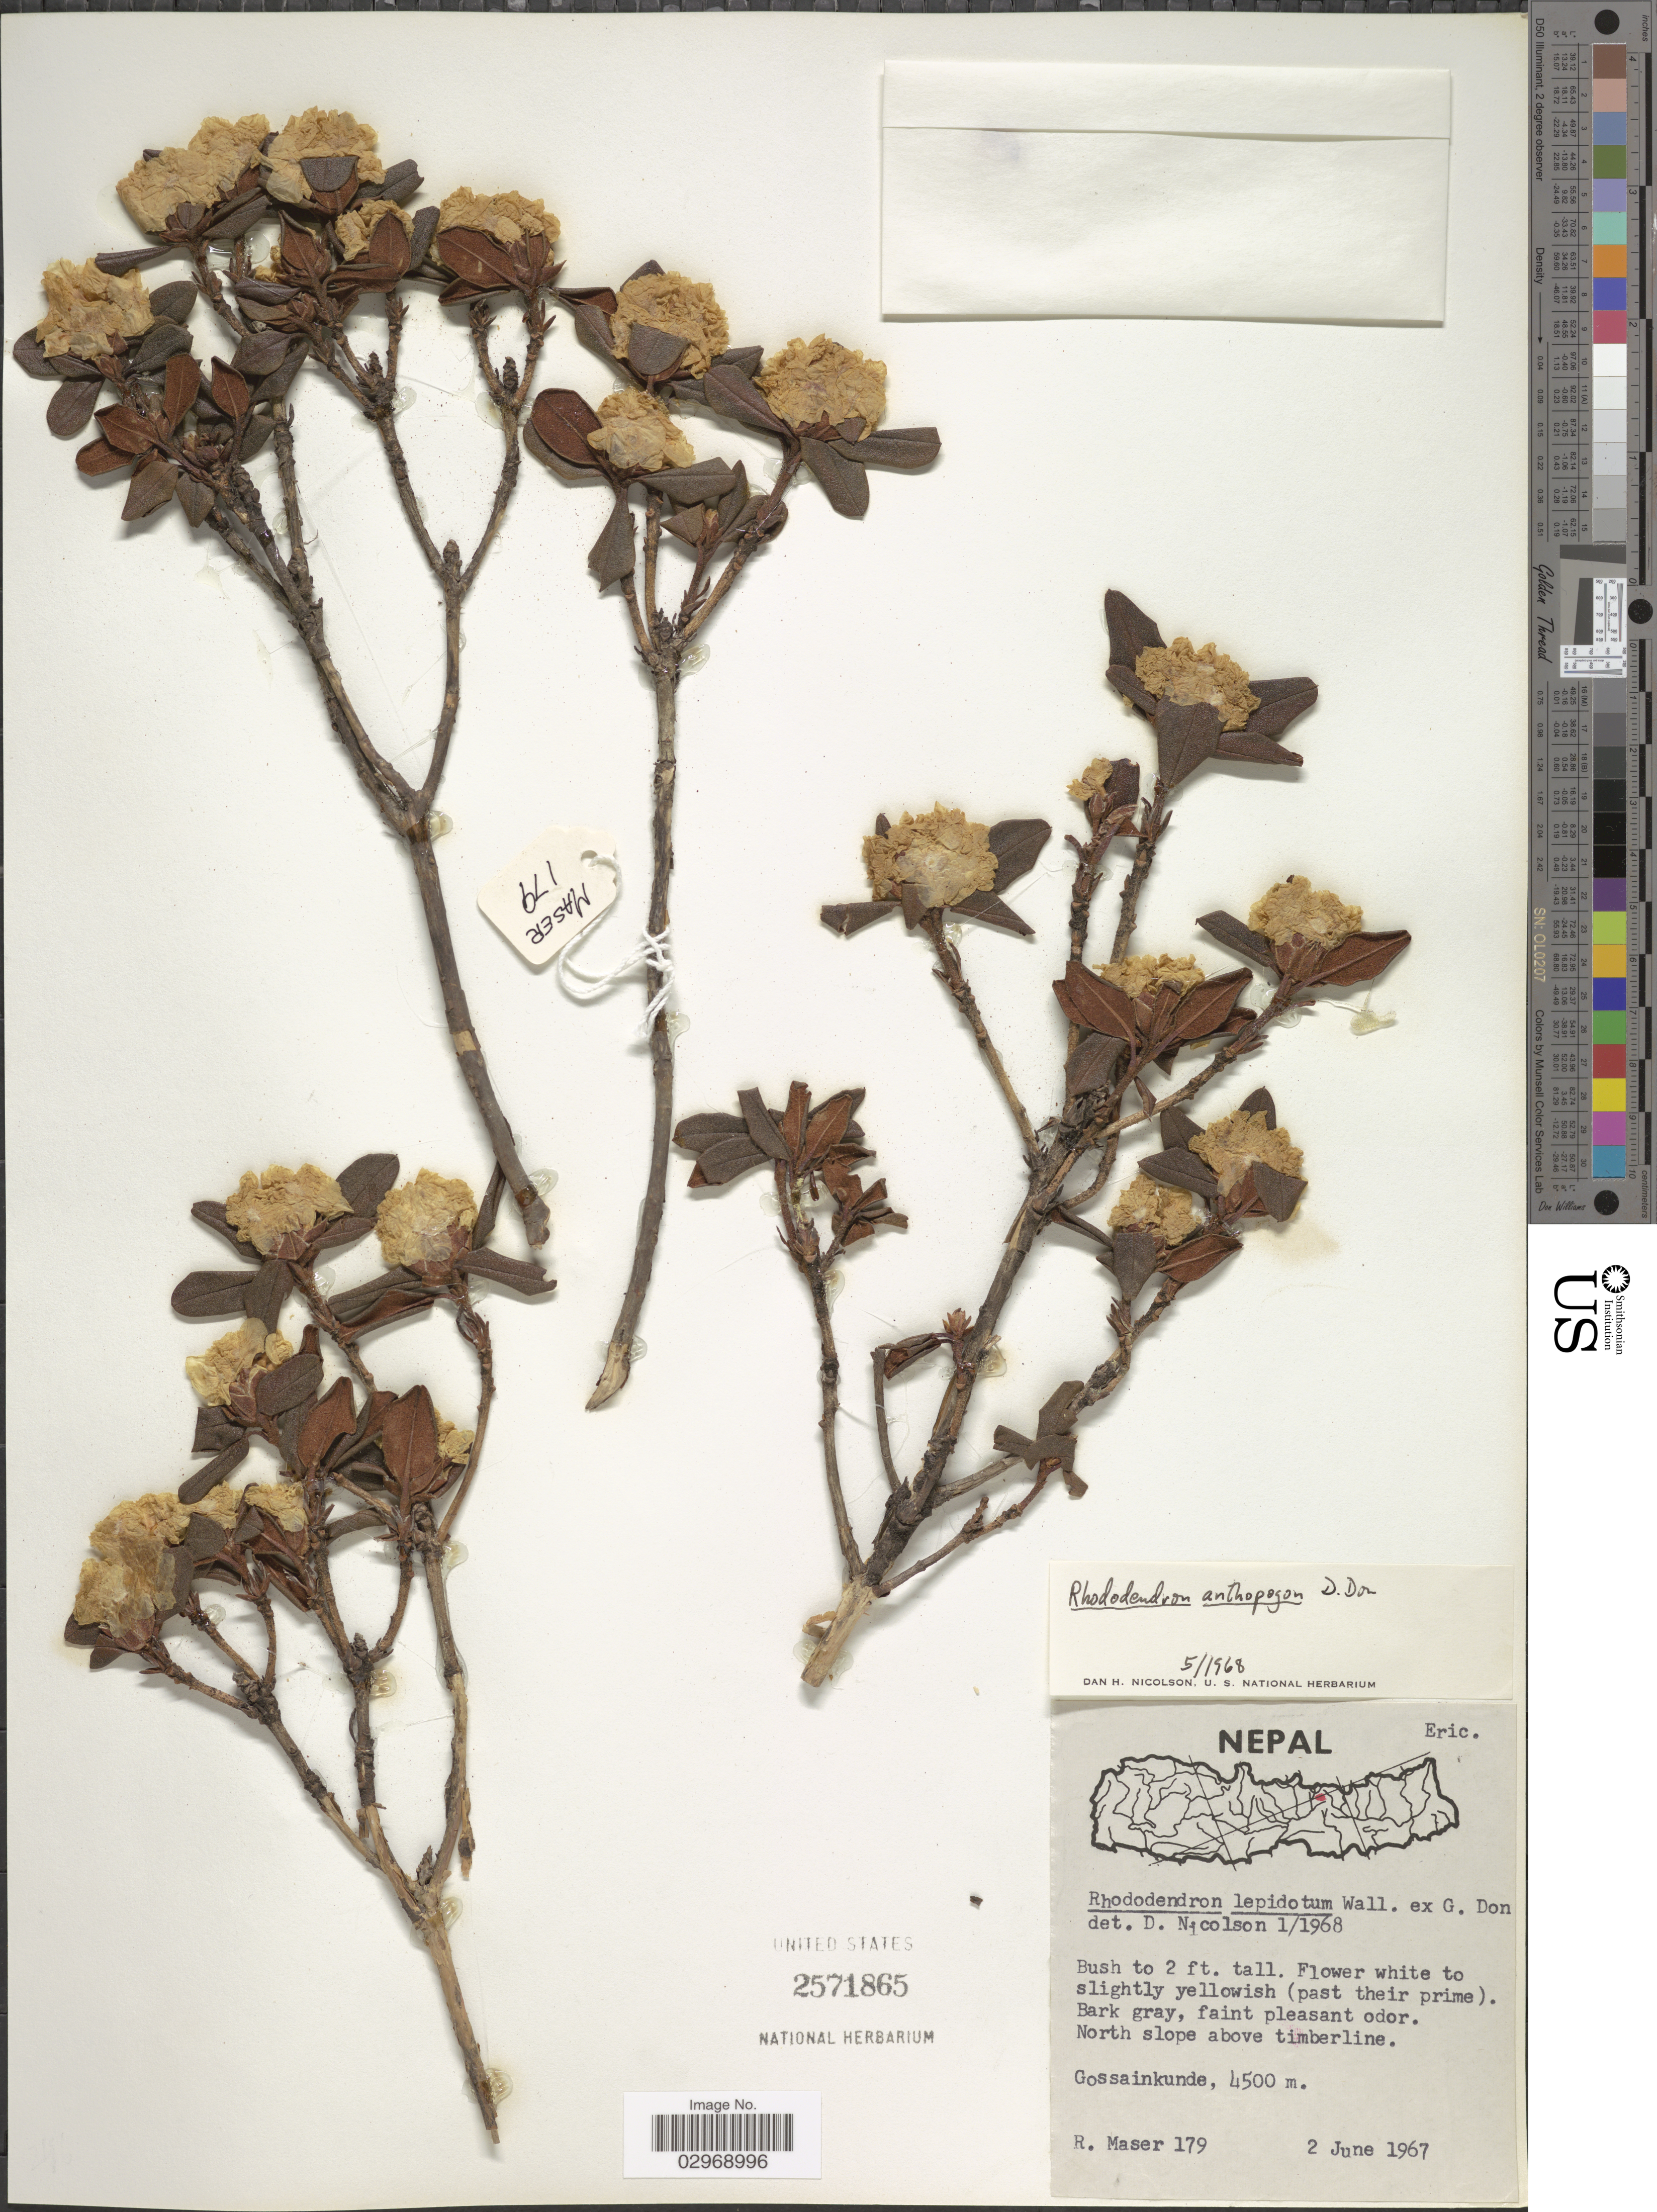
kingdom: Plantae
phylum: Tracheophyta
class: Magnoliopsida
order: Ericales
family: Ericaceae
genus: Rhododendron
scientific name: Rhododendron anthopogon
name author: D. Don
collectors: R. Maser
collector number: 179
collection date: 1967-06-02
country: Nepal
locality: North slope above timberline. Gossainkunde.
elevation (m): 4500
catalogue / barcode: US 2571865